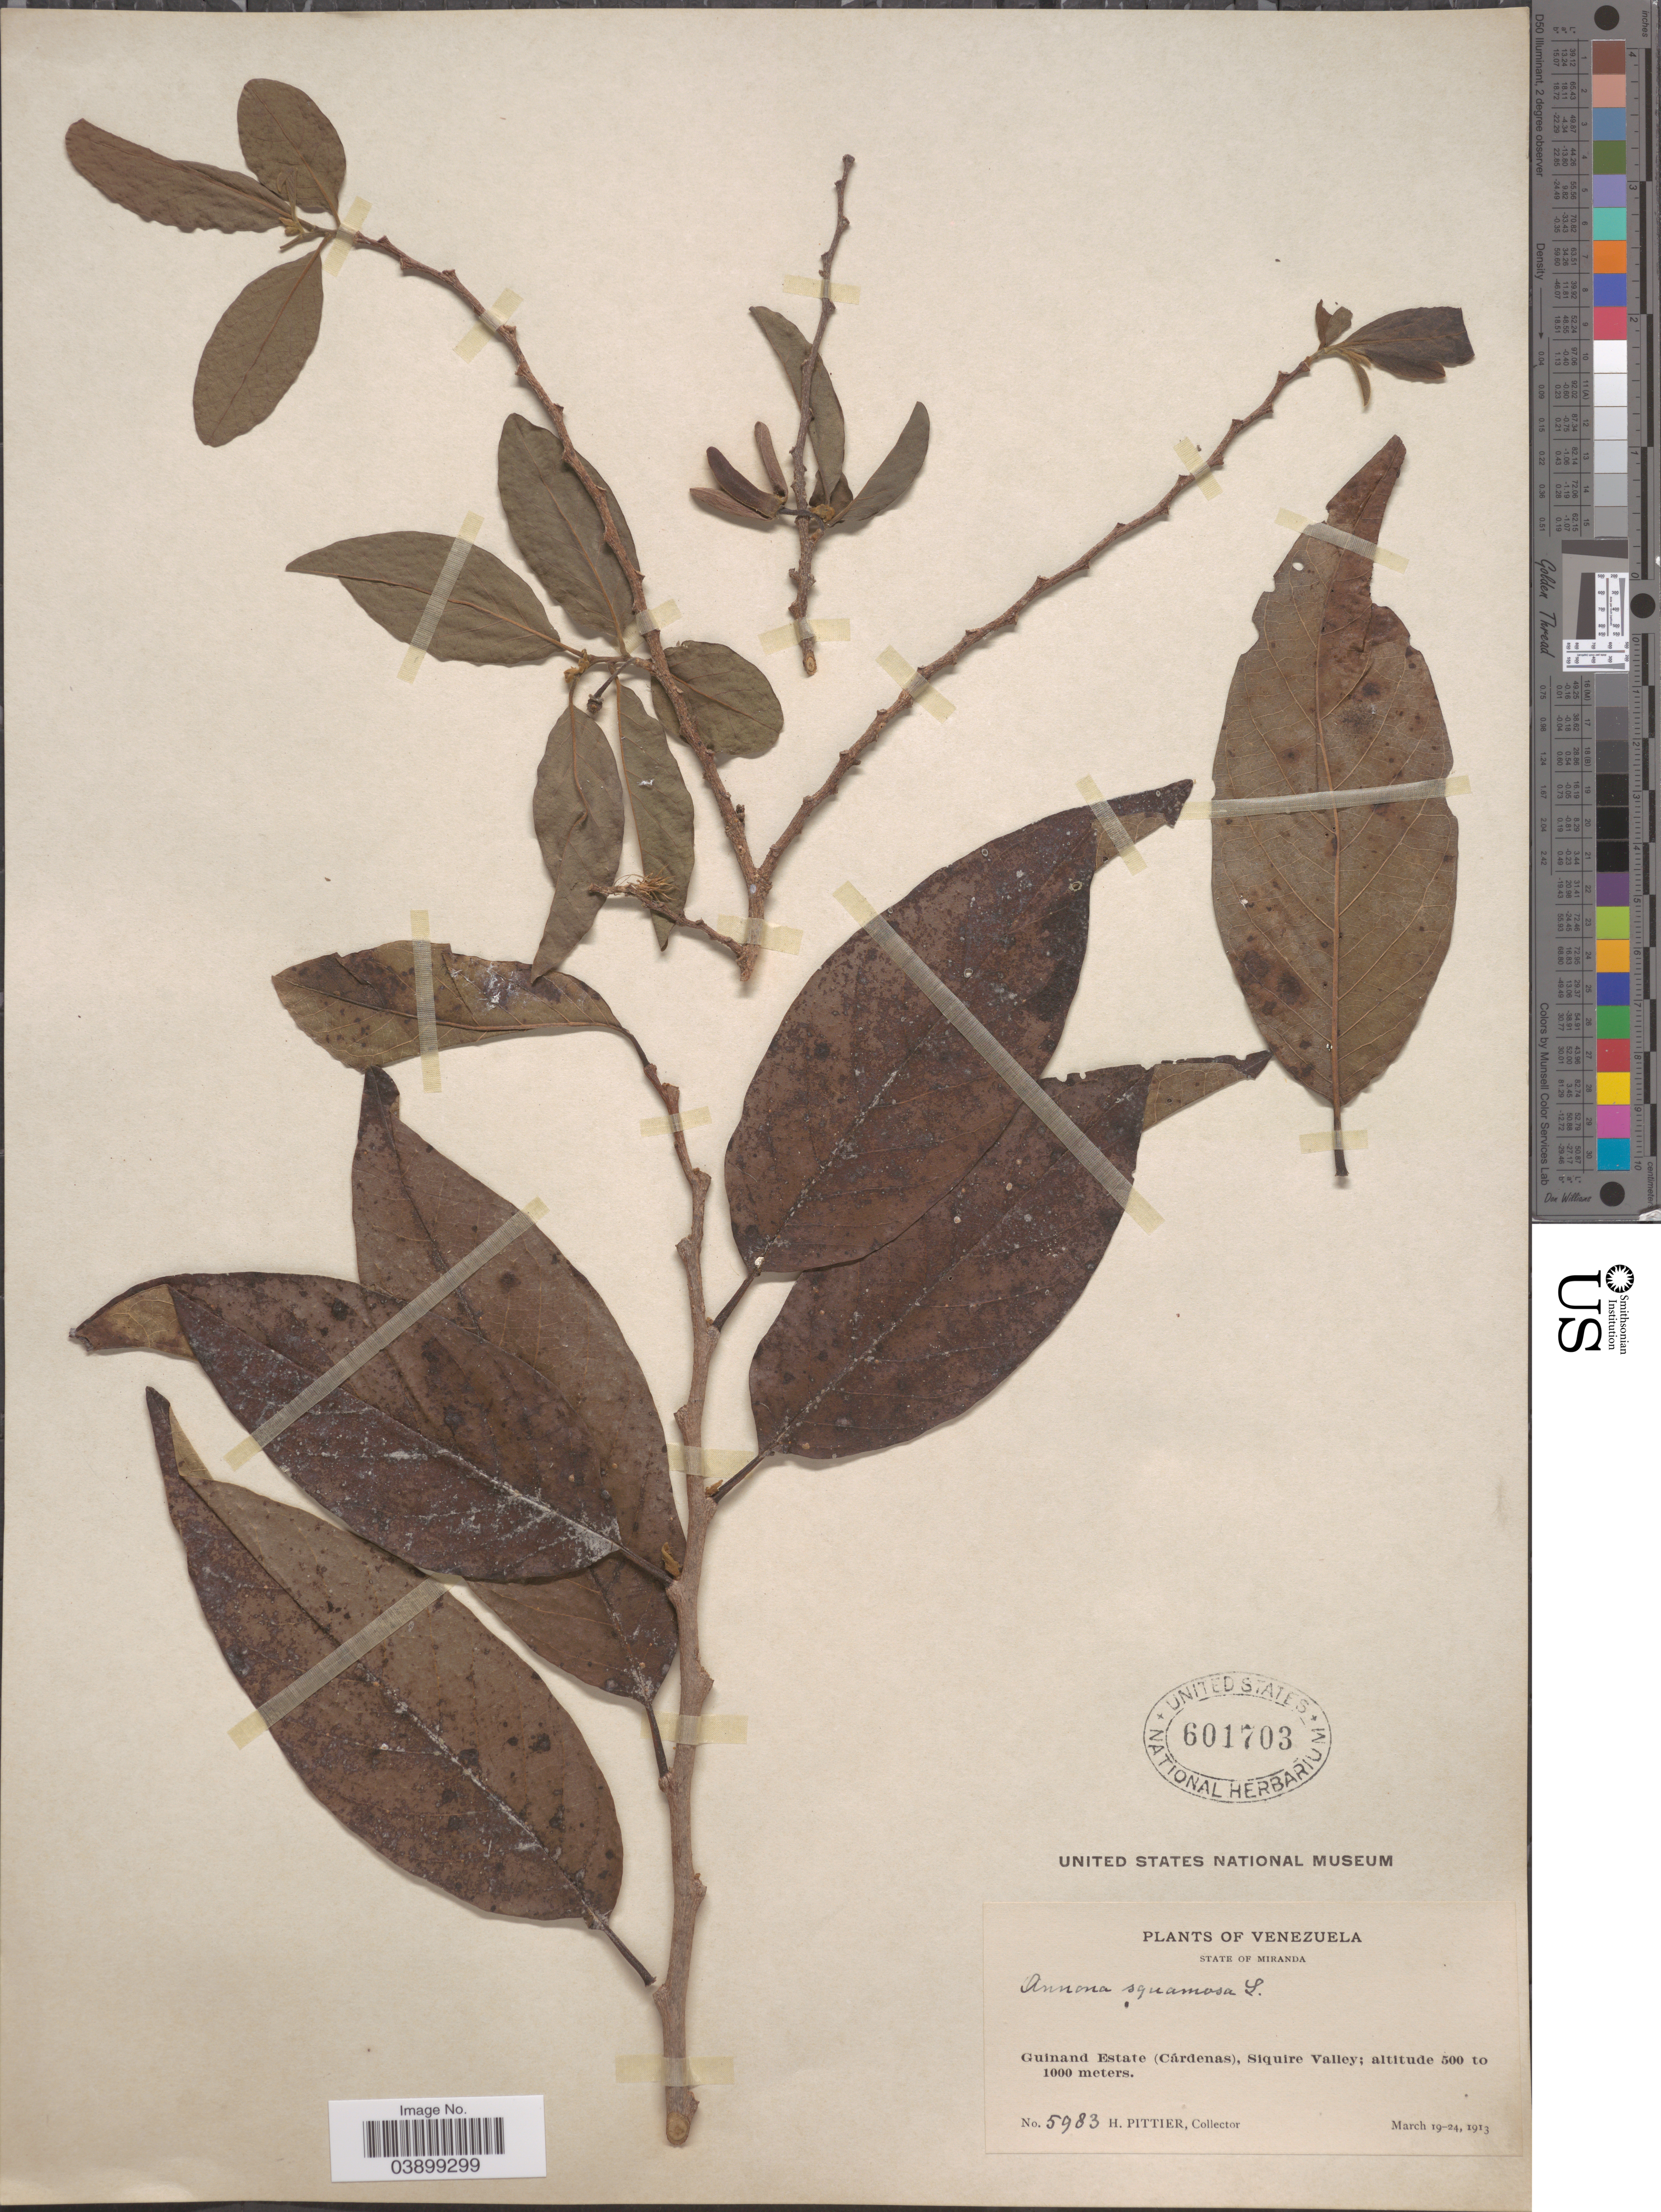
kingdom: Plantae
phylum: Tracheophyta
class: Magnoliopsida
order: Magnoliales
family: Annonaceae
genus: Annona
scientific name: Annona squamosa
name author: L.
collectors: H. F. Pittier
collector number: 5983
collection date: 1913-03-19/1913-03-24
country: Venezuela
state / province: Miranda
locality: Guinand Estate (Cárdenas), Siquire Valley.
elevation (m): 500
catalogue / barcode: US 601703